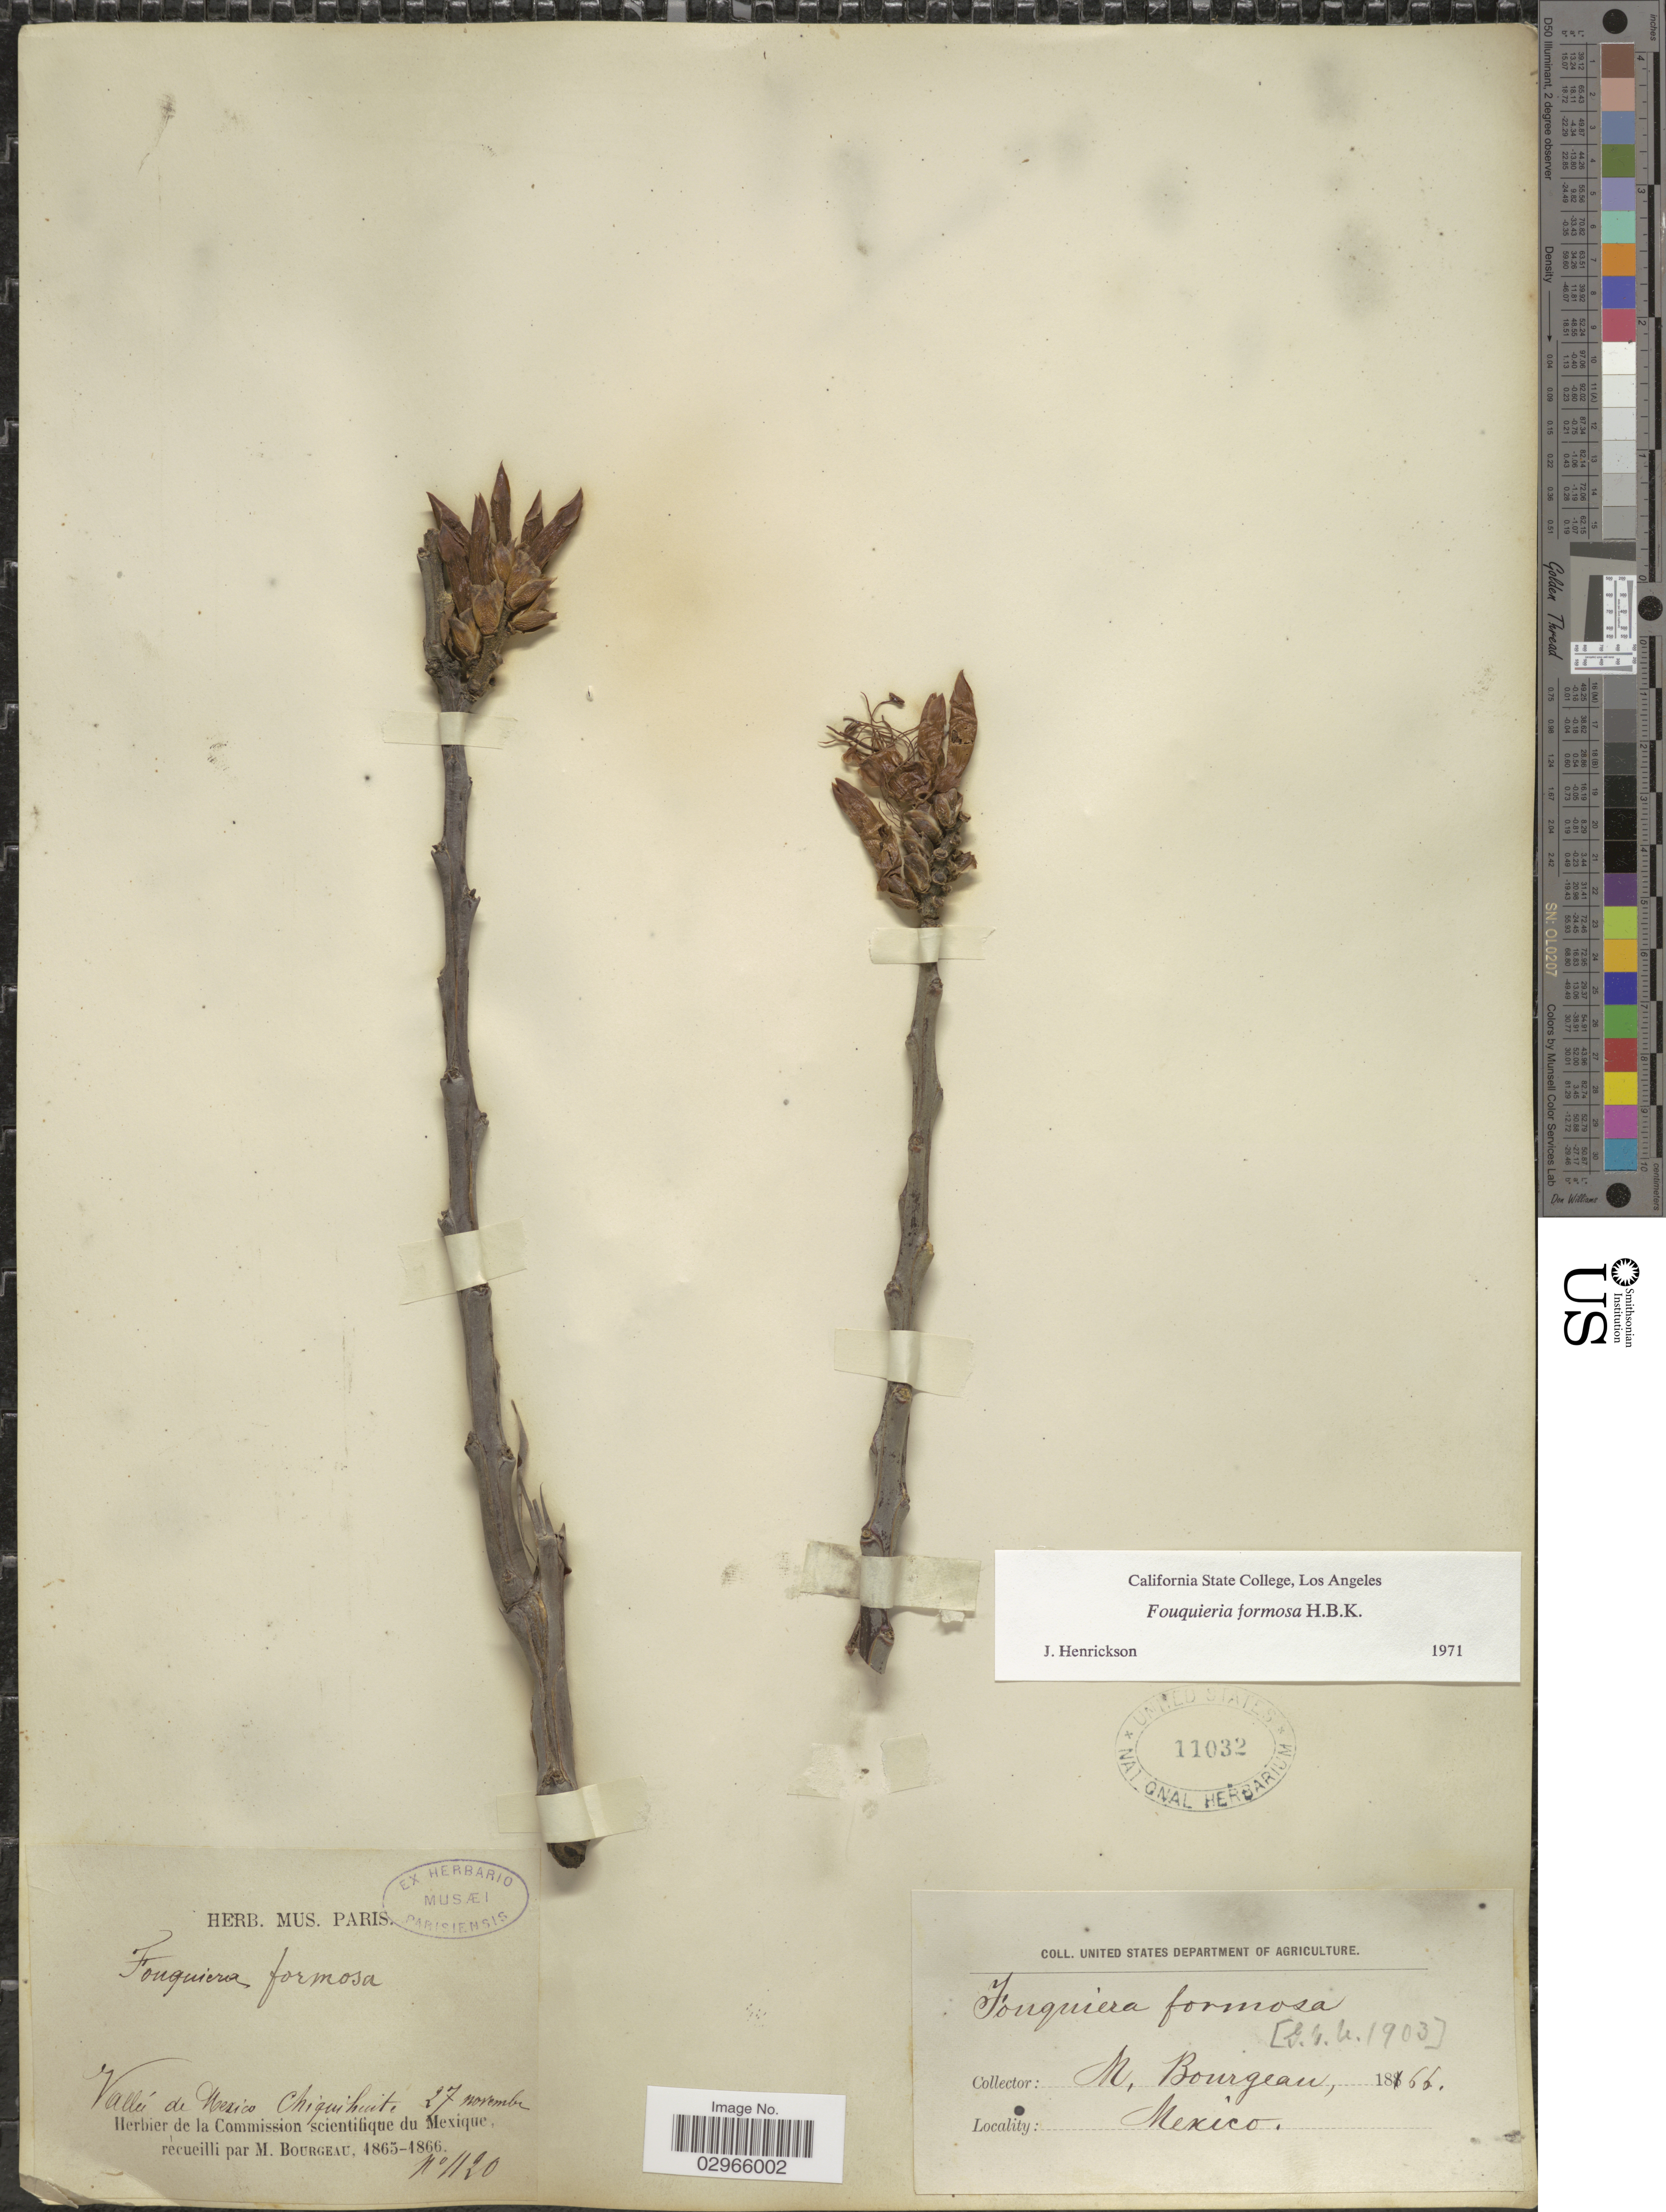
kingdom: Plantae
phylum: Tracheophyta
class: Magnoliopsida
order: Ericales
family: Fouquieriaceae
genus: Fouquieria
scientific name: Fouquieria formosa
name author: Kunth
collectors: M. Bourgeau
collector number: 1120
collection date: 1866-11-27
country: Mexico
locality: Valleé de Mexico, Chiquihuite.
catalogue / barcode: US 11032